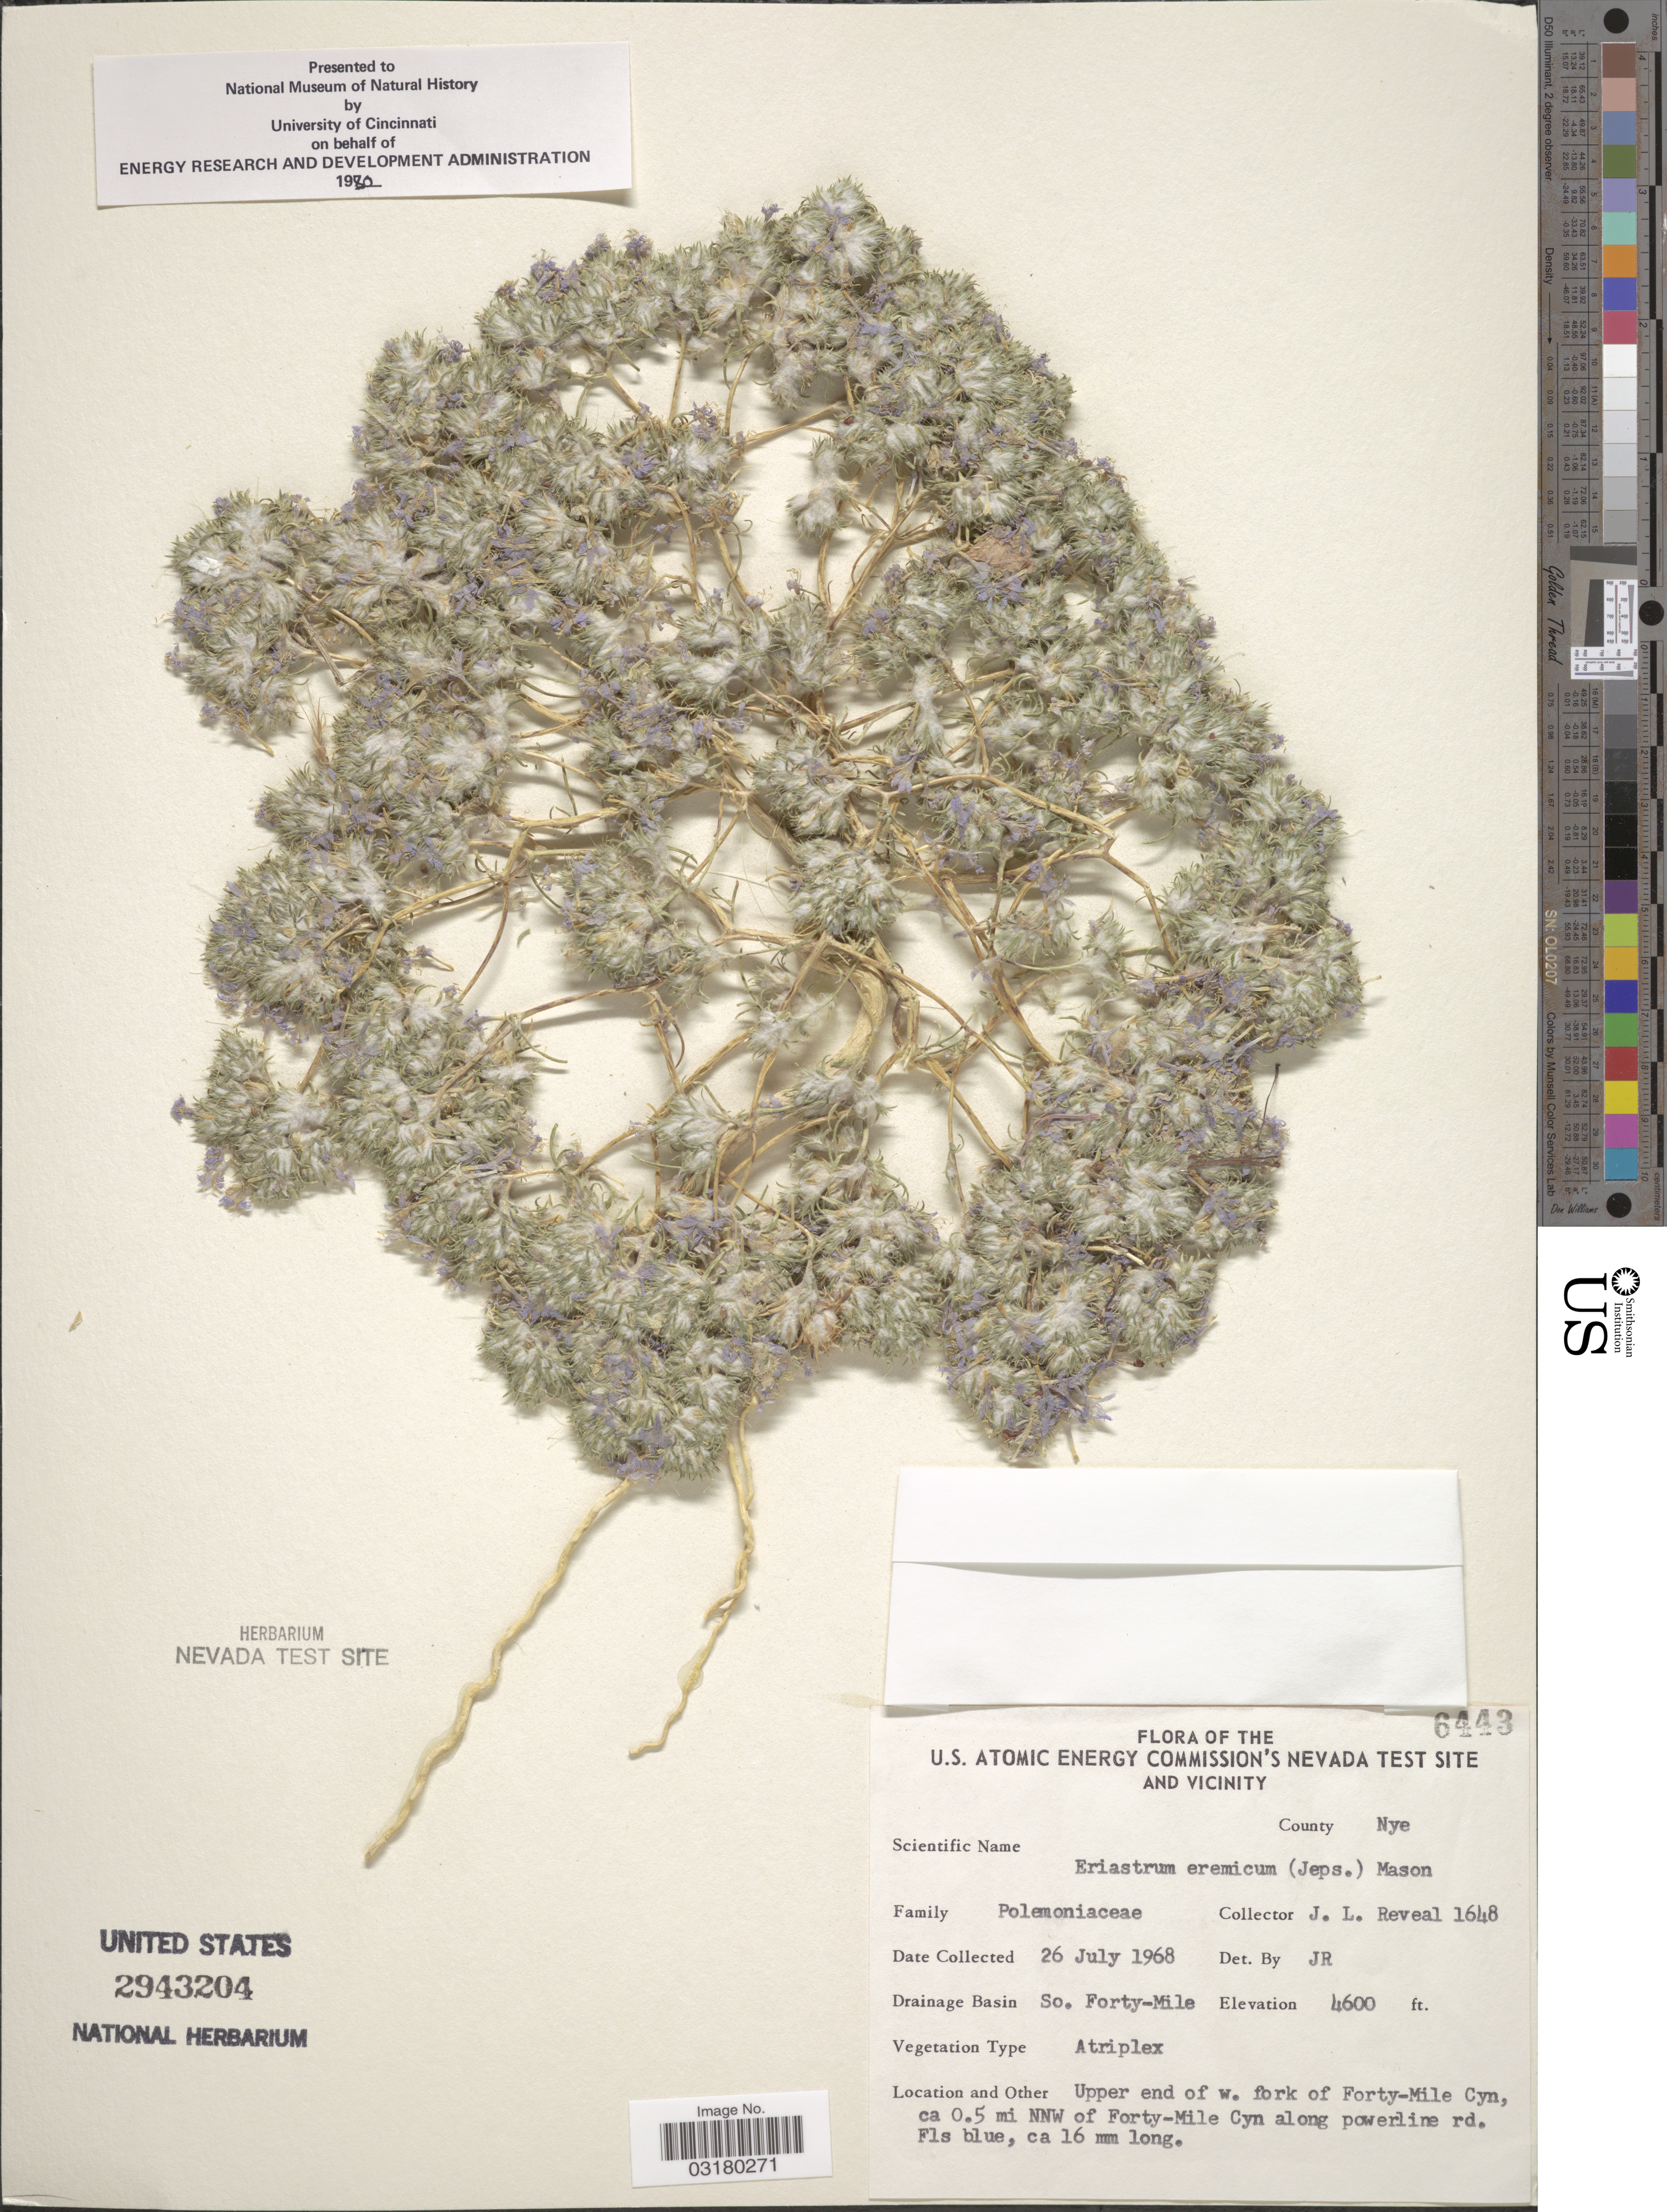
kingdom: Plantae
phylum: Tracheophyta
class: Magnoliopsida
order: Ericales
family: Polemoniaceae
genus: Eriastrum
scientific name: Eriastrum eremicum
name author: (Jeps.) H. Mason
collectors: J. L. Reveal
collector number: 1648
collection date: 1968-07-26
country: United States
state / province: Nevada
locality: The U. S. Atomic Energy Commission's Nevada Test Site and Vicinity. County Nye. Drainage Basin So. Forty-Mile. Upper end of w. fork of Forty-Mile Cyn, ca 0.5 mi NNW of Forty-Mile Cyn along powerline rd.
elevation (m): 1402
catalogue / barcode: US 2943204